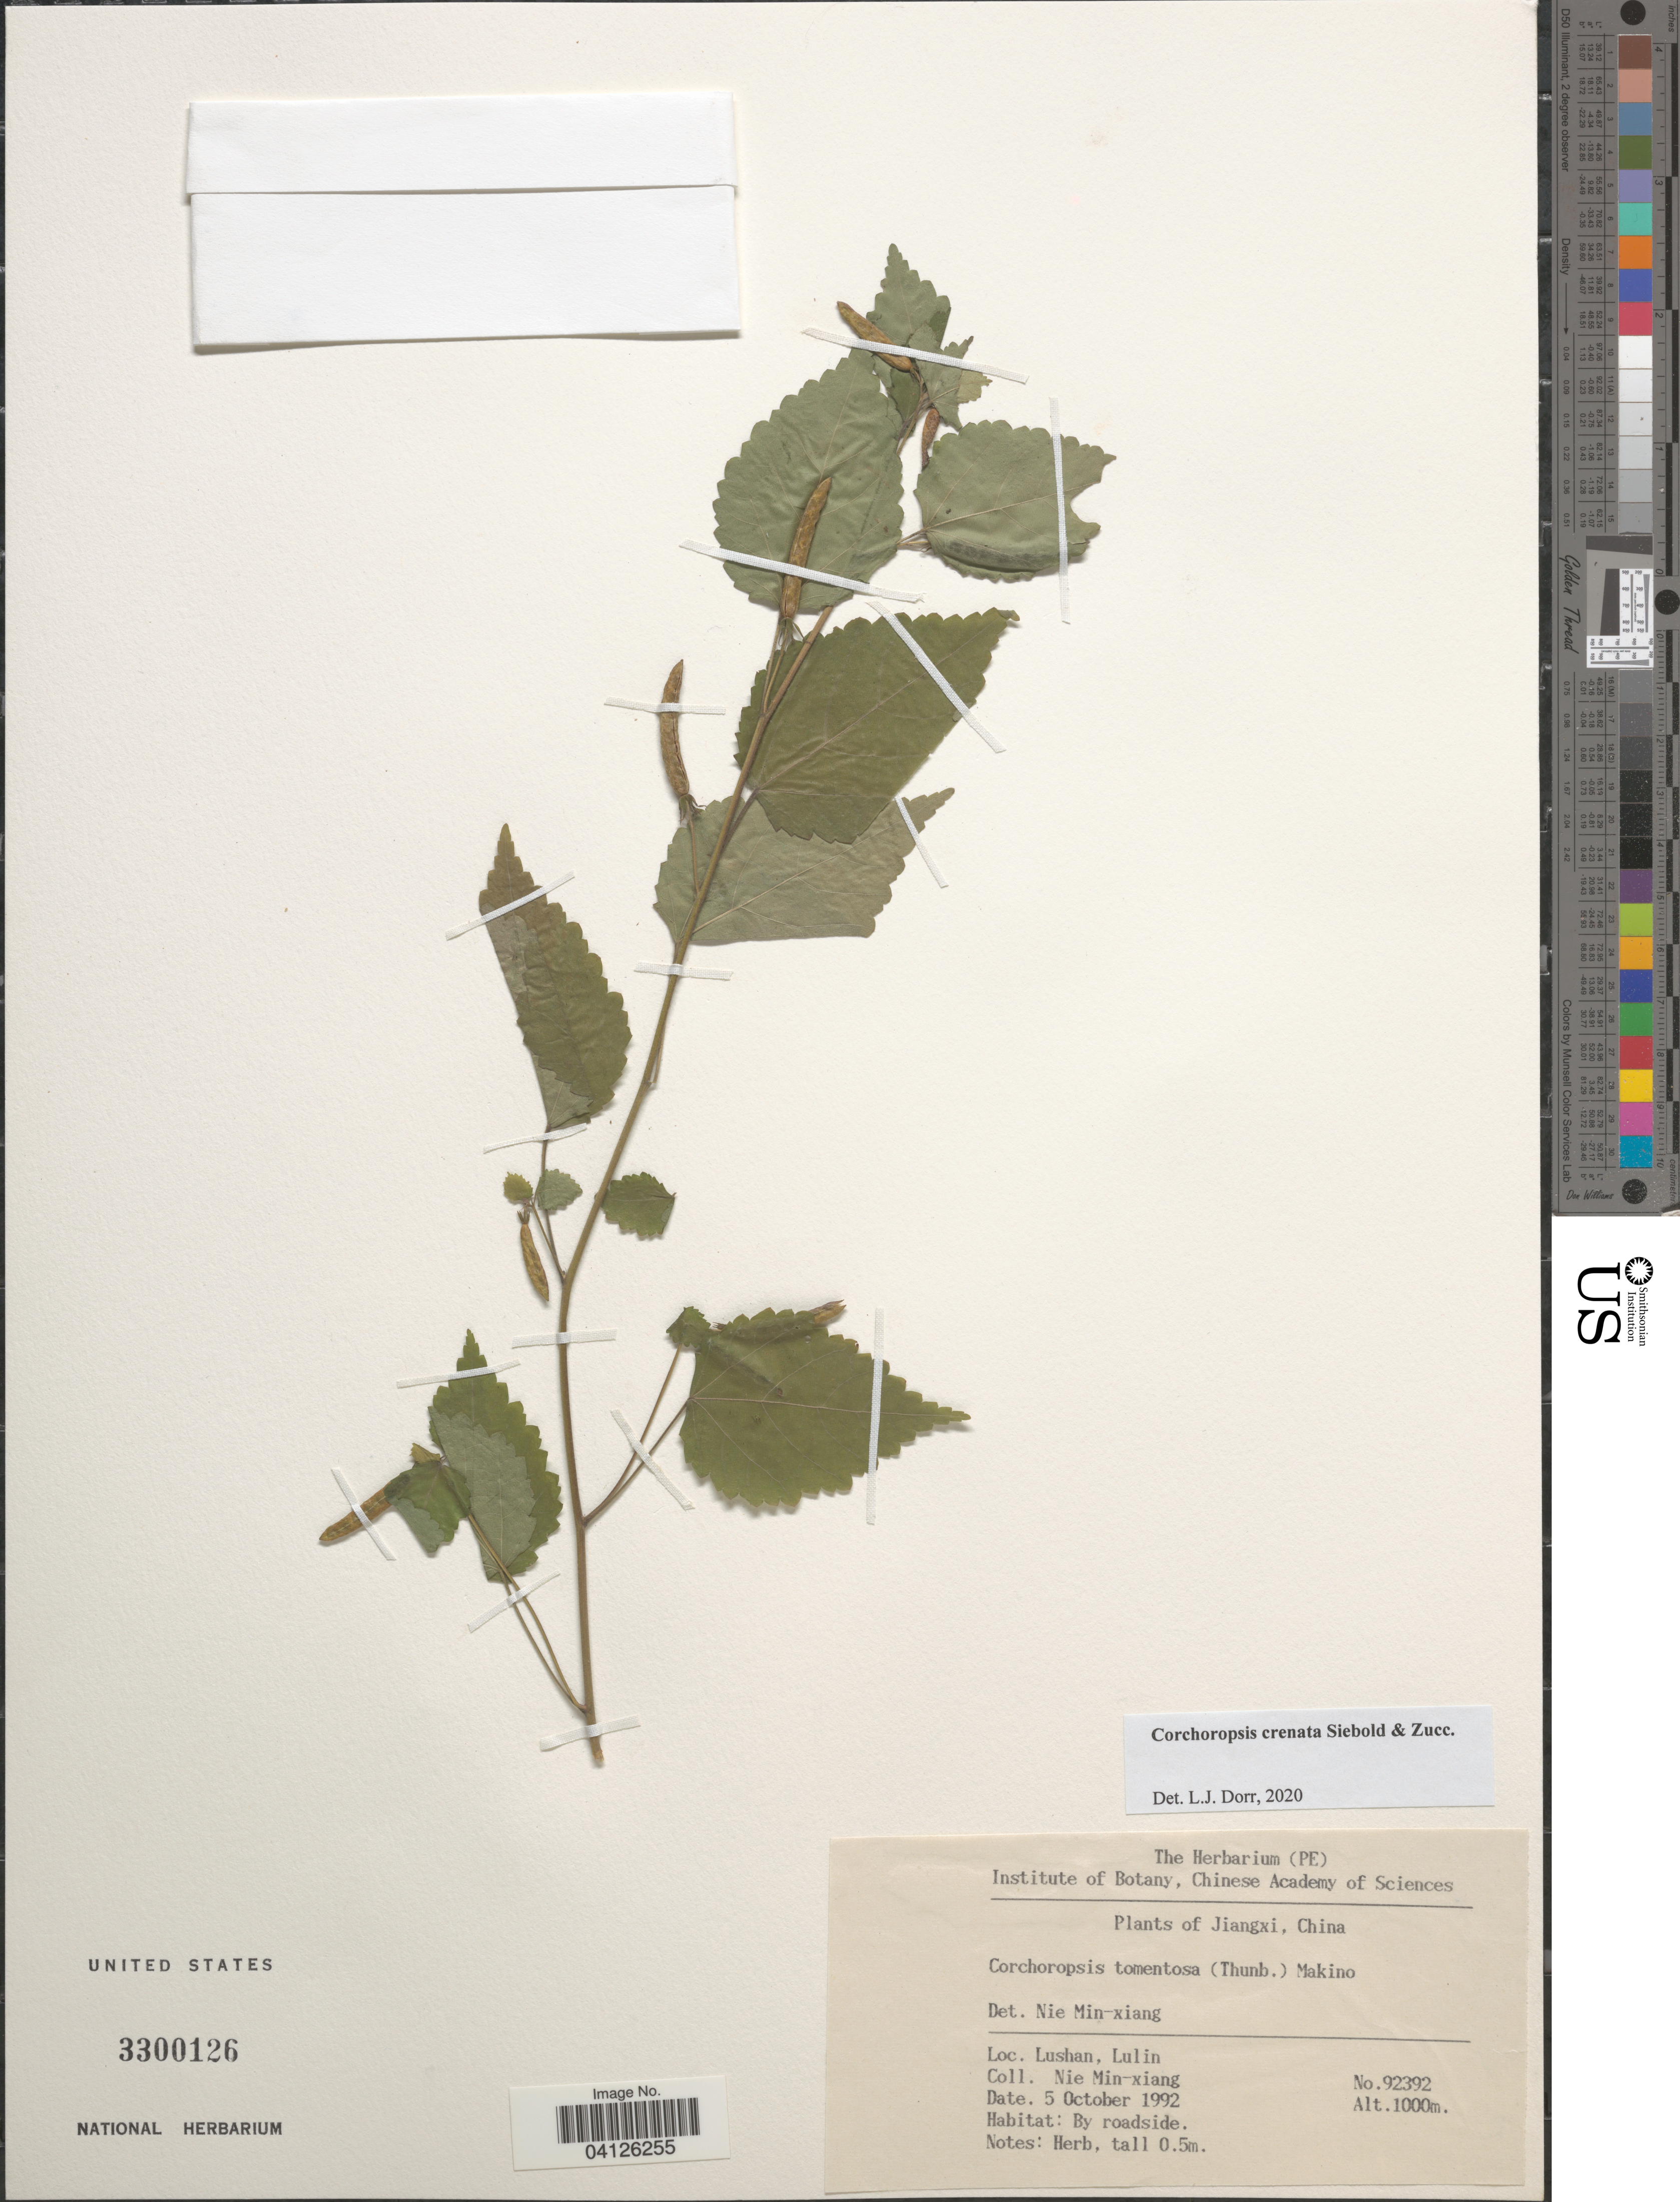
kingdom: Plantae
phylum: Tracheophyta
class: Magnoliopsida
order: Malvales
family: Malvaceae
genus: Corchoropsis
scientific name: Corchoropsis crenata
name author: Siebold & Zucc.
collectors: M. Nie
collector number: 92392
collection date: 1992-10-05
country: China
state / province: Jiangxi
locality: Lushan, Lulin.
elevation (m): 1000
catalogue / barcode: US 3300126